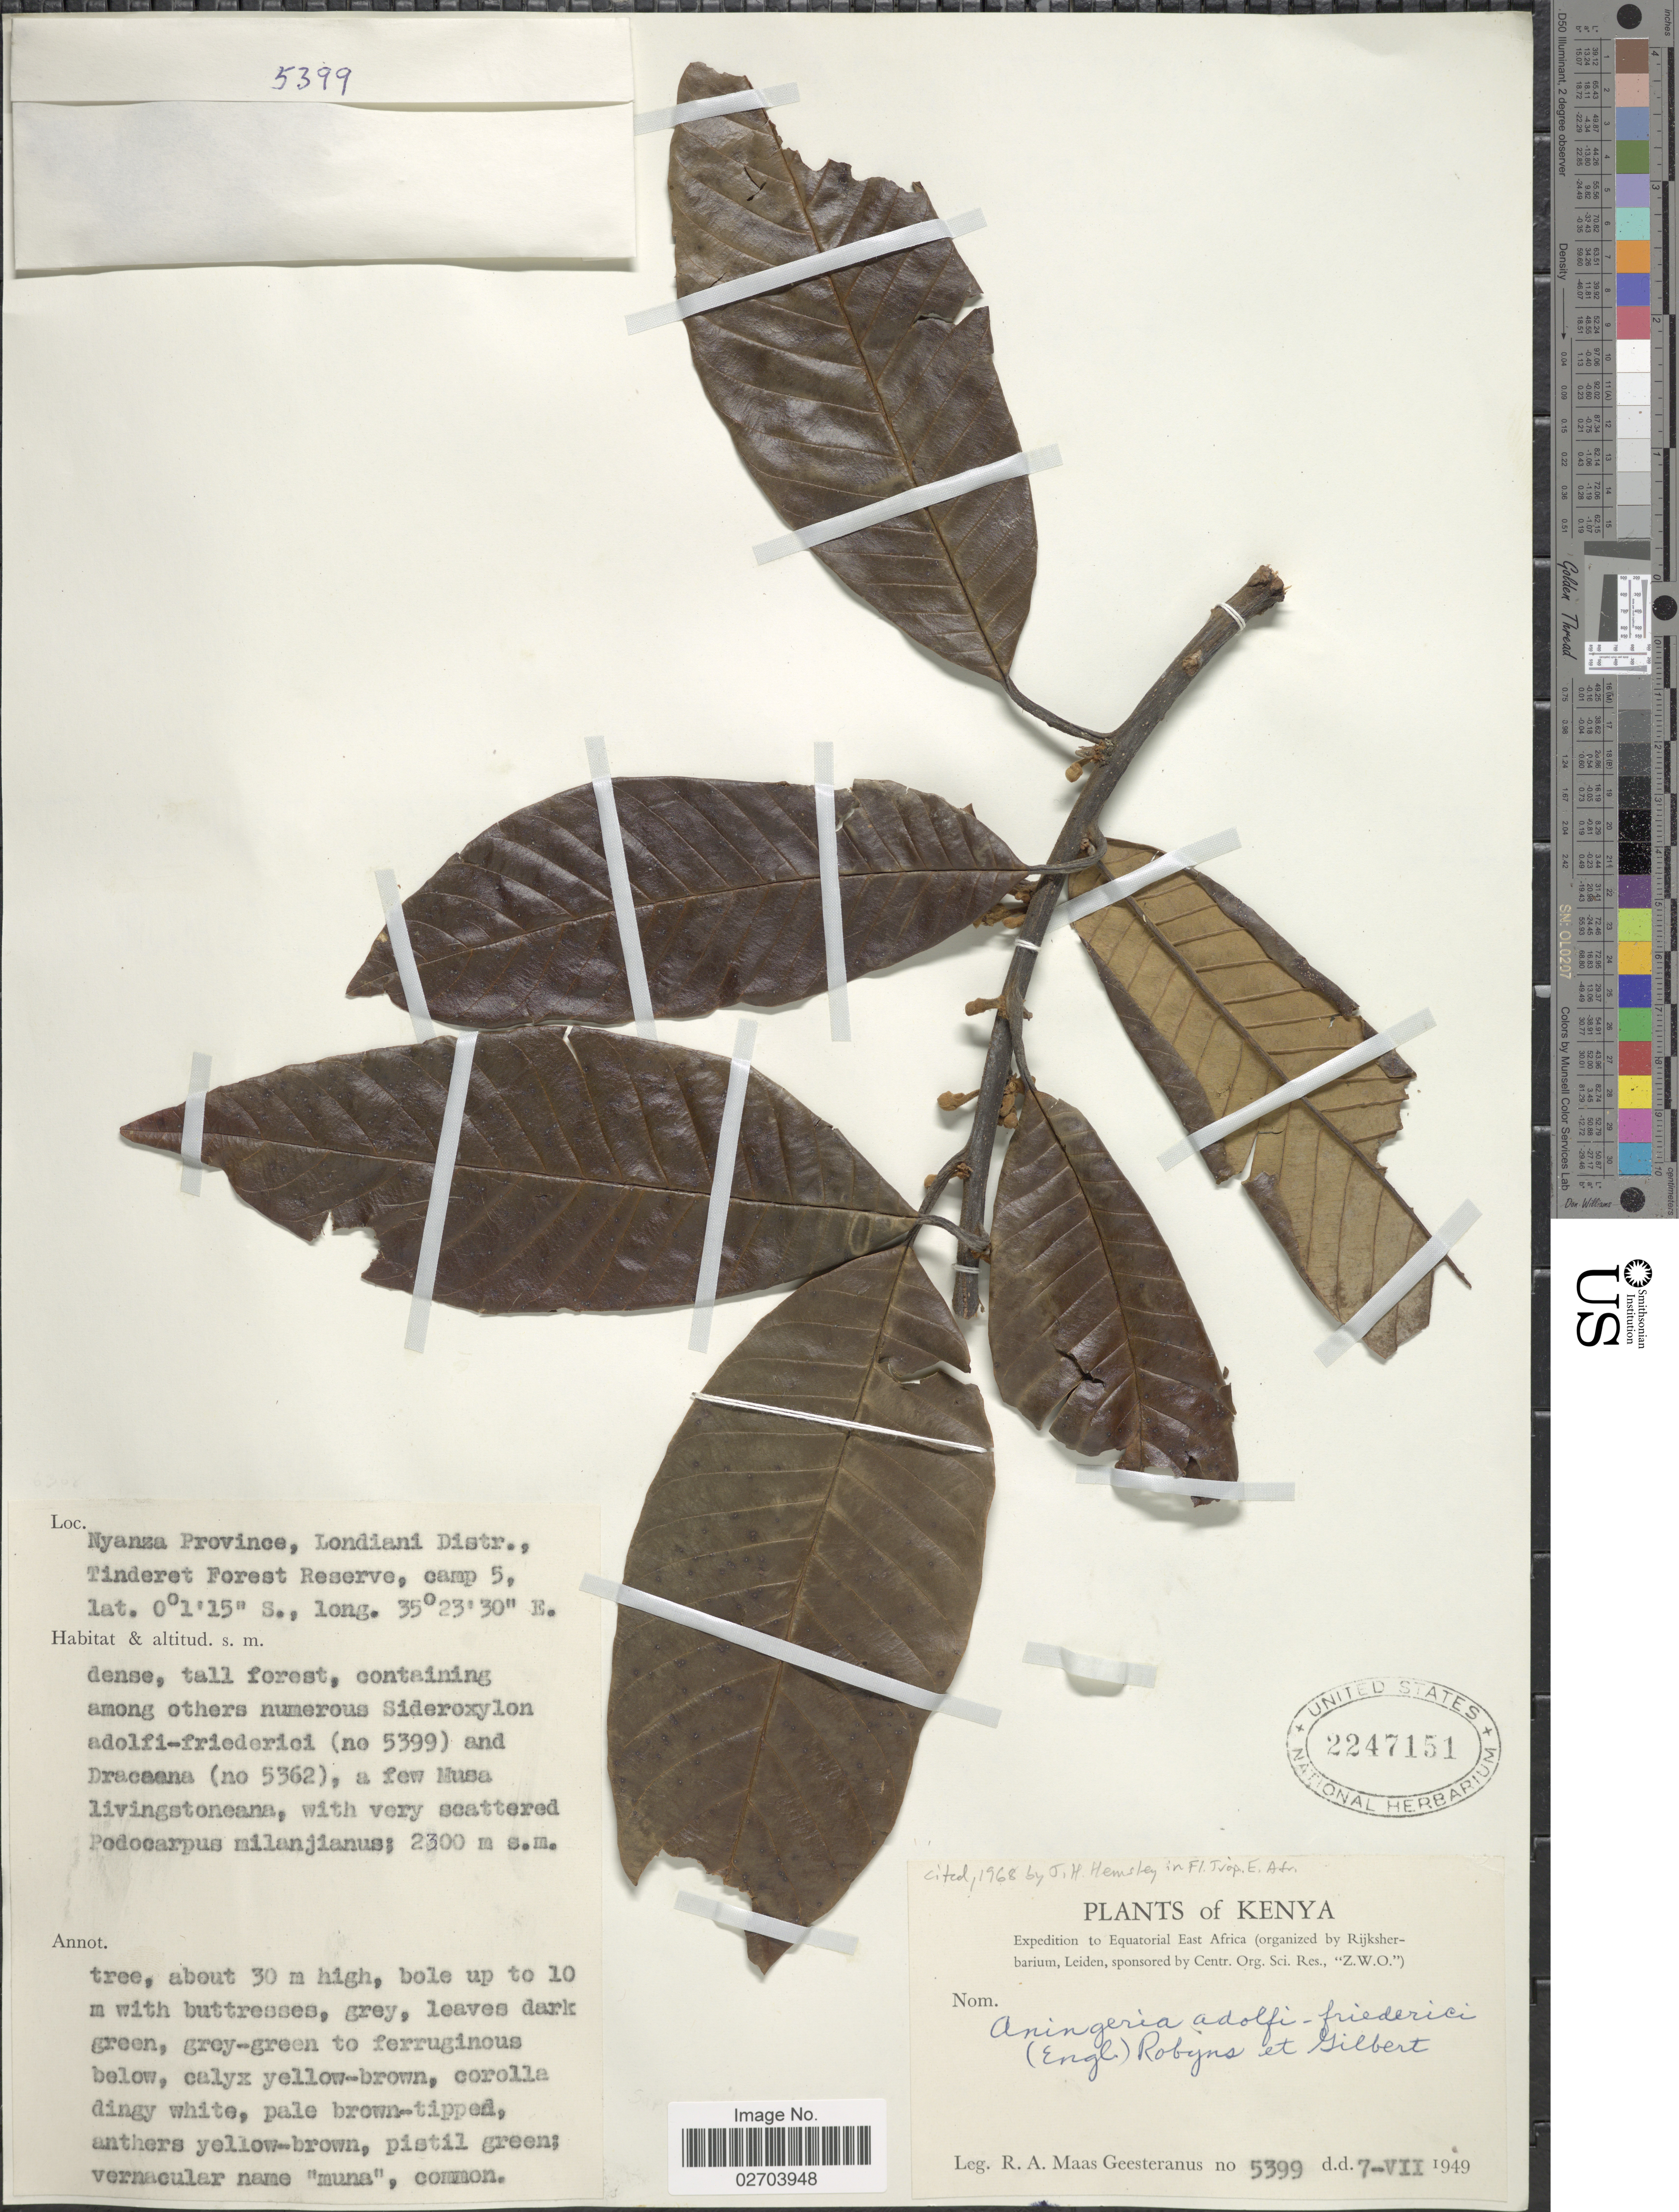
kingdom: Plantae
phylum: Tracheophyta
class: Magnoliopsida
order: Ericales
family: Sapotaceae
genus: Sideroxylon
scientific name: Sideroxylon adolfi-friederici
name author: Engl.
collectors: R. A. Maas Geesteranus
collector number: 5399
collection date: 1949-07-07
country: Kenya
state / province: Kericho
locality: Nyanza Province, Londiani Distr., Tinderet Forest Reserve, camp 5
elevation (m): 2300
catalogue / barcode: US 2247151